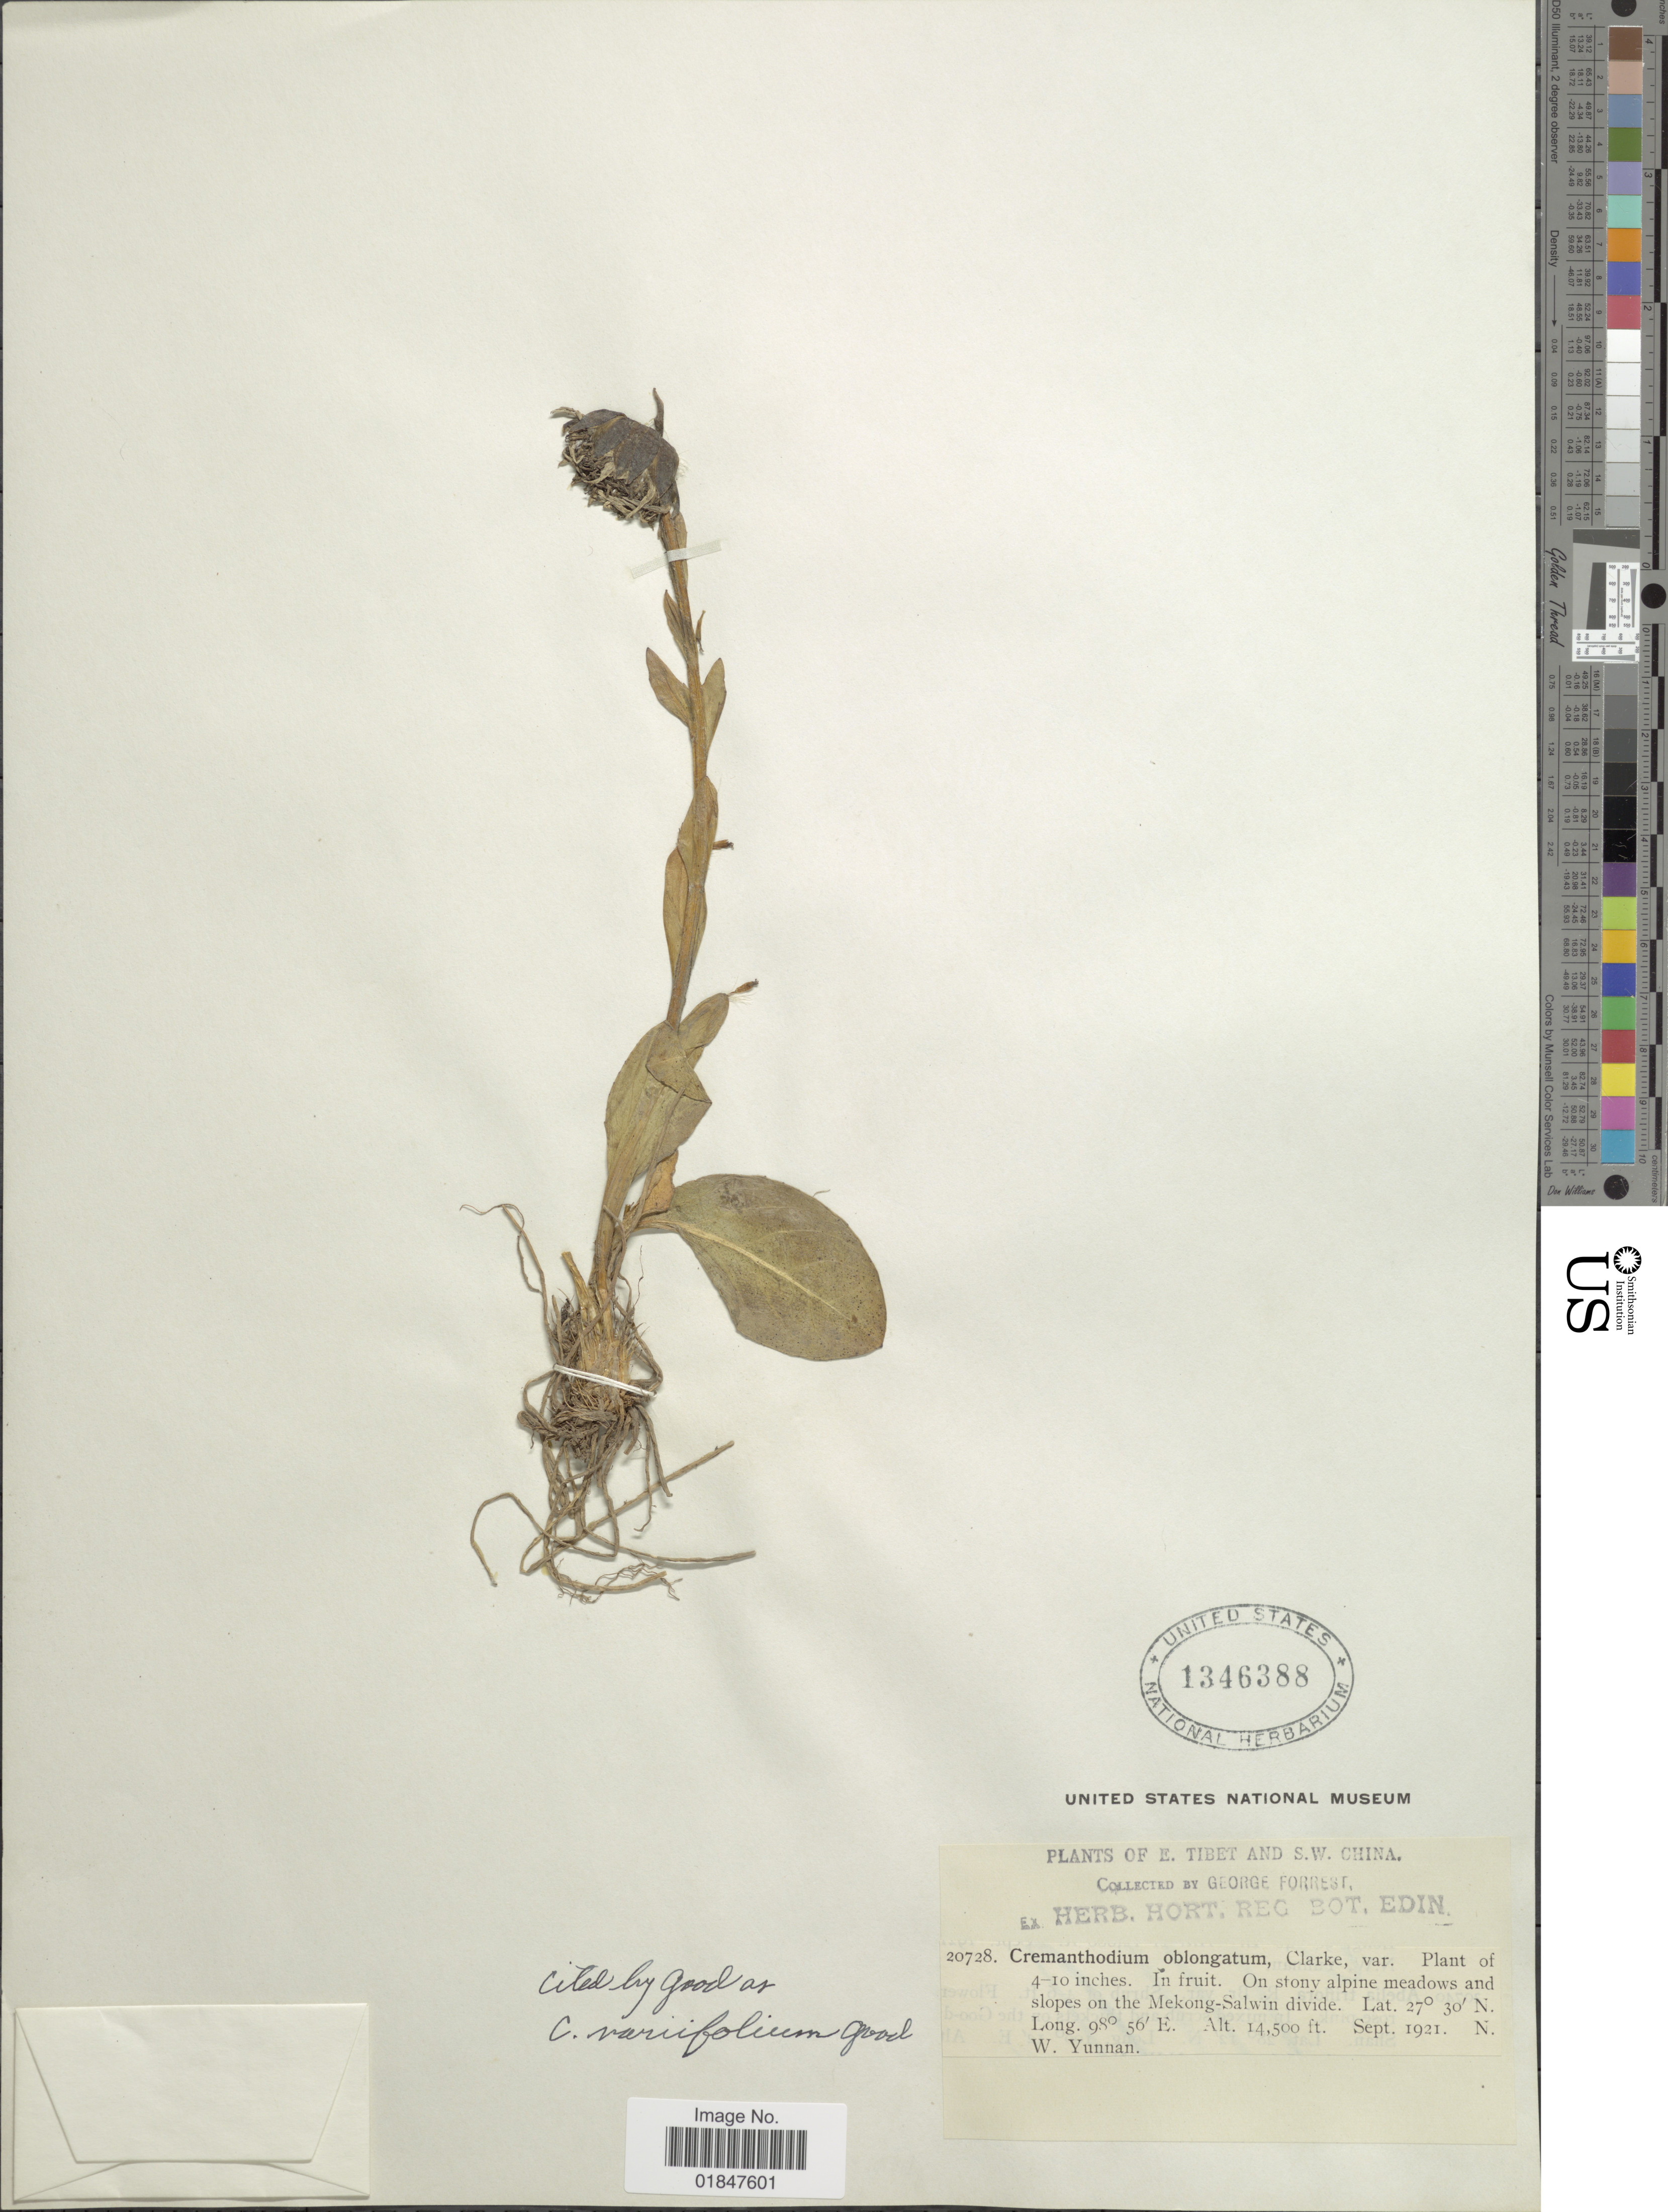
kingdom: Plantae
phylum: Tracheophyta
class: Magnoliopsida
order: Asterales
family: Asteraceae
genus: Cremanthodium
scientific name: Cremanthodium variifolium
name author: R.D. Good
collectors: G. Forrest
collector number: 20728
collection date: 1921-09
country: China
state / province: Yunnan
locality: E. Tibet and S.W. China. On stony alpine meadows and slopes on the Mekong-Salwin divide, N.W. Yunnan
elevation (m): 4420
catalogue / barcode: US 1346388